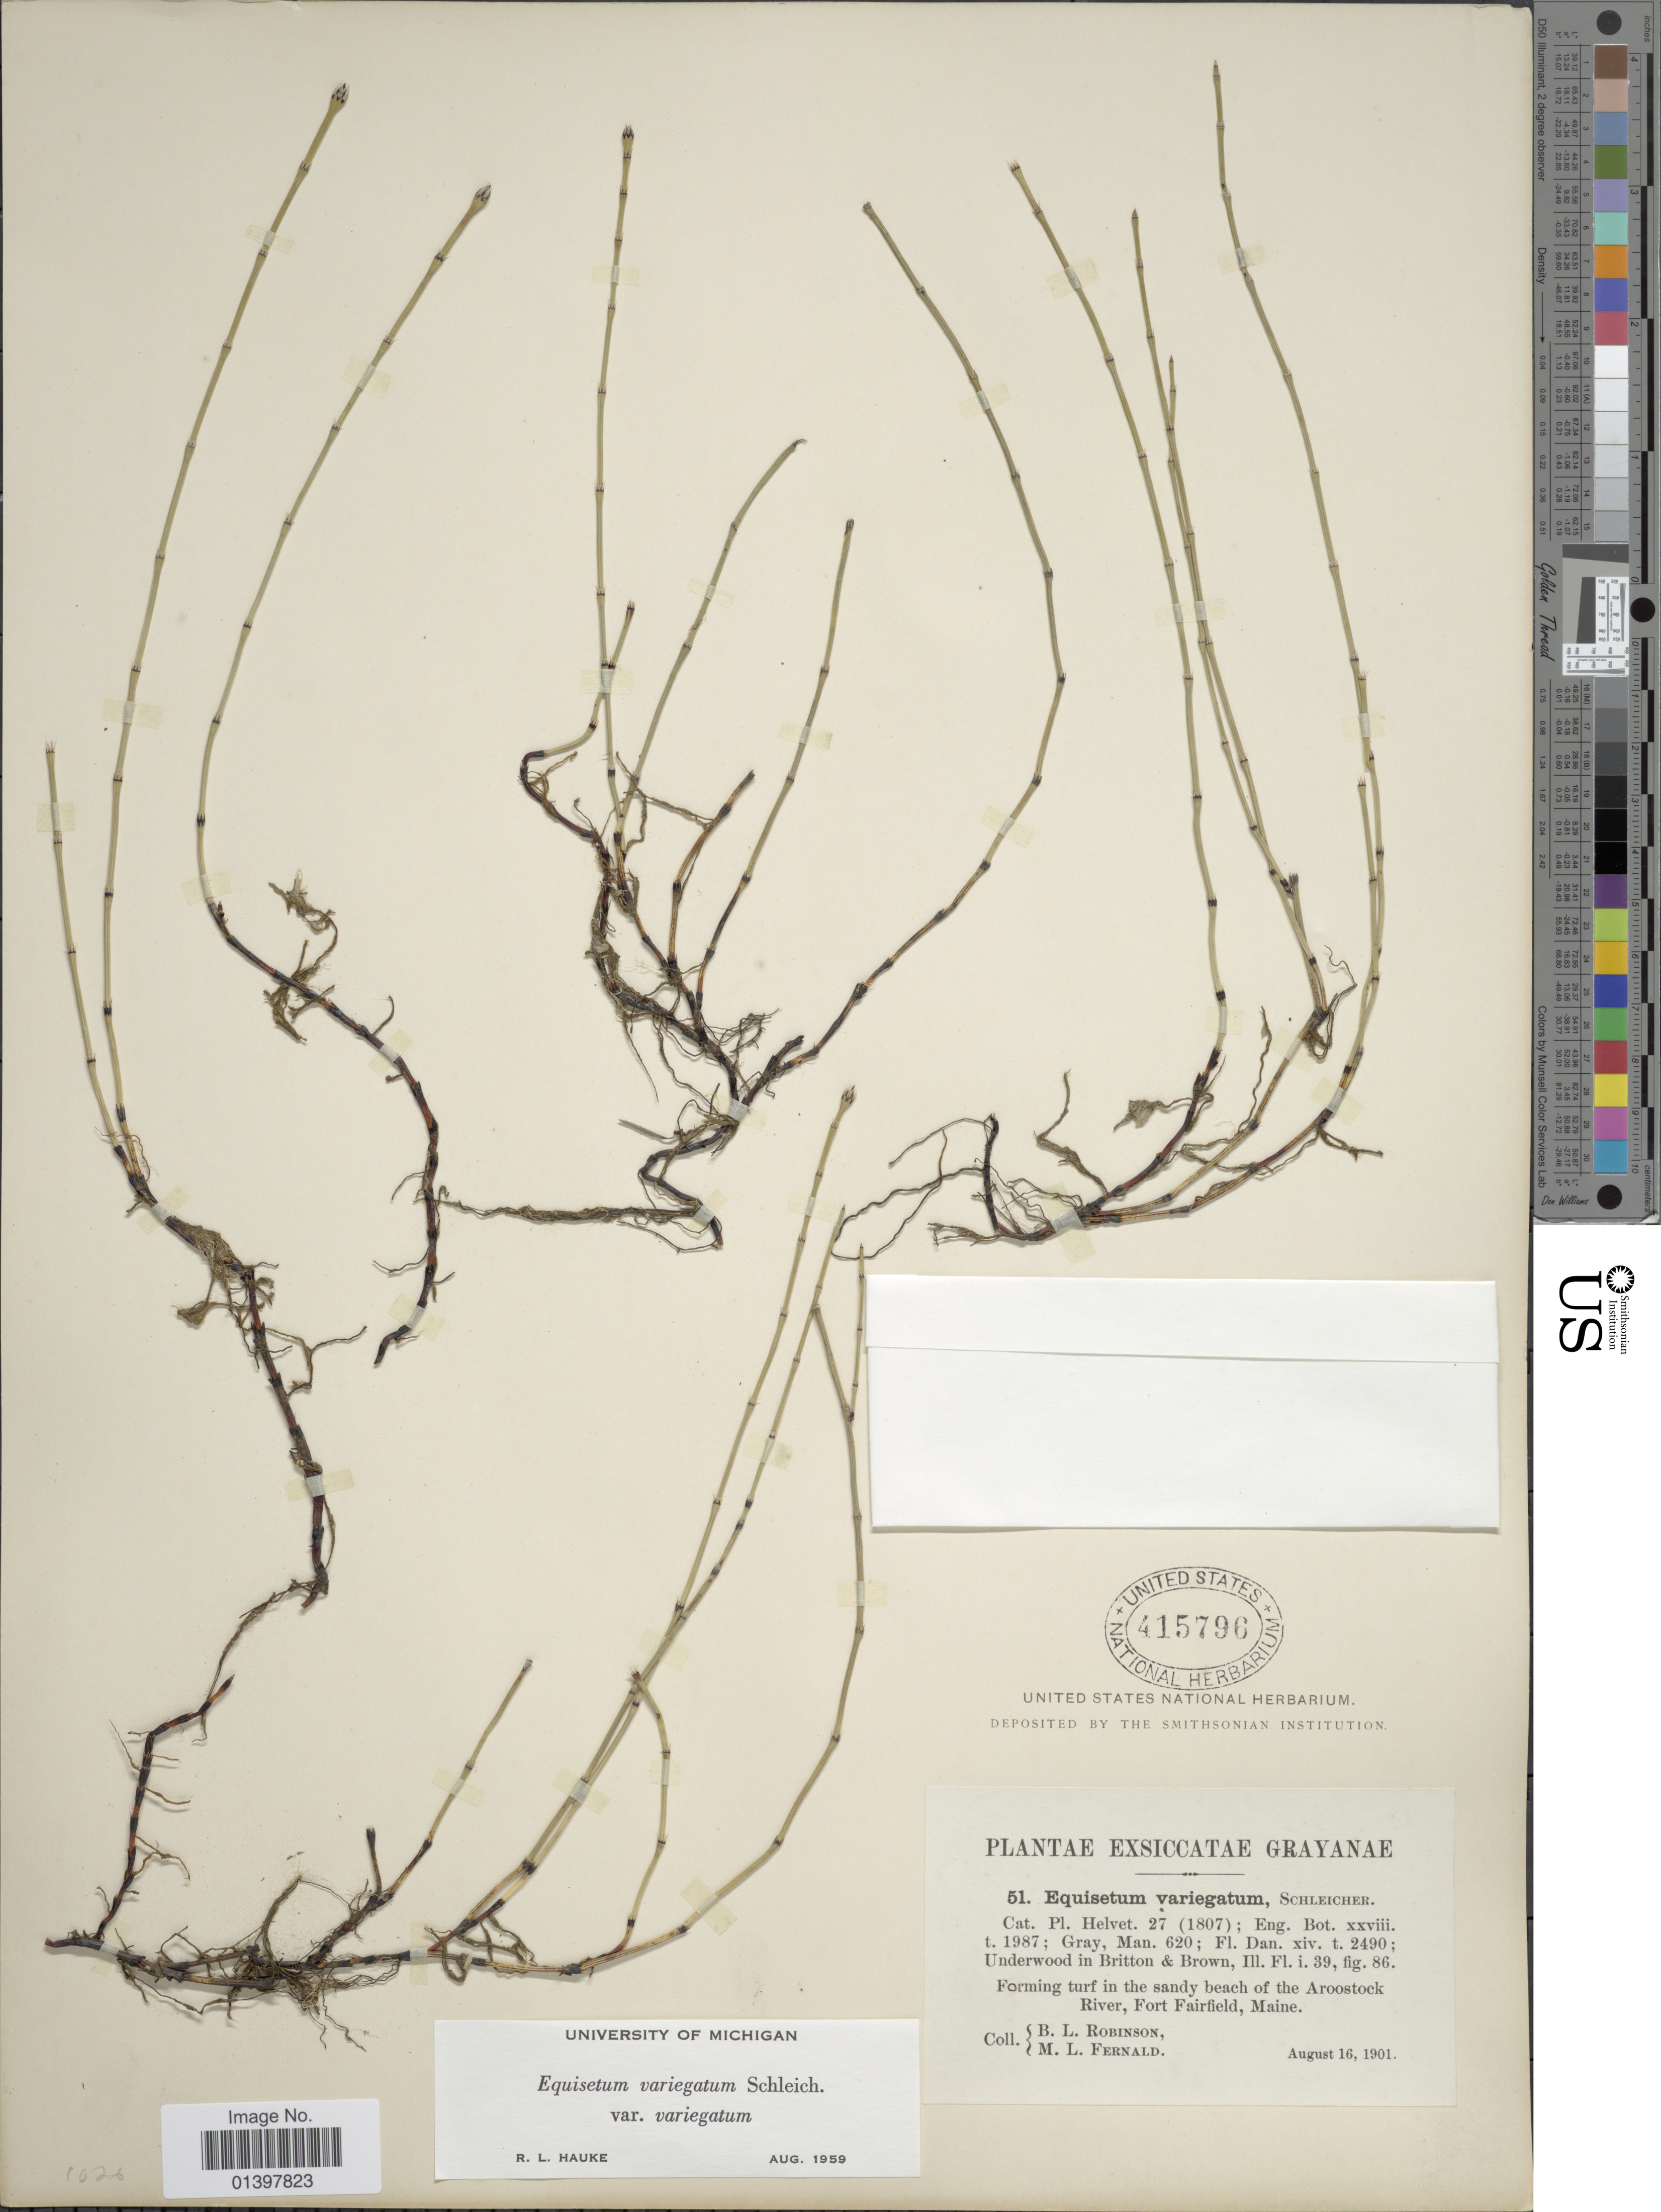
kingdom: Plantae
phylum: Tracheophyta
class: Polypodiopsida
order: Equisetales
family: Equisetaceae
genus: Equisetum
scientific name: Equisetum variegatum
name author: Schleich. ex F. Weber & D. Mohr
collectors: B. L. Robinson & M. L. Fernald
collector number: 51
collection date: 1901-08-16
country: United States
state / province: Maine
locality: Forming turf in the sandy beach of the Aroostock River, Fort Fairfield, Maine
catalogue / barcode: US 415796